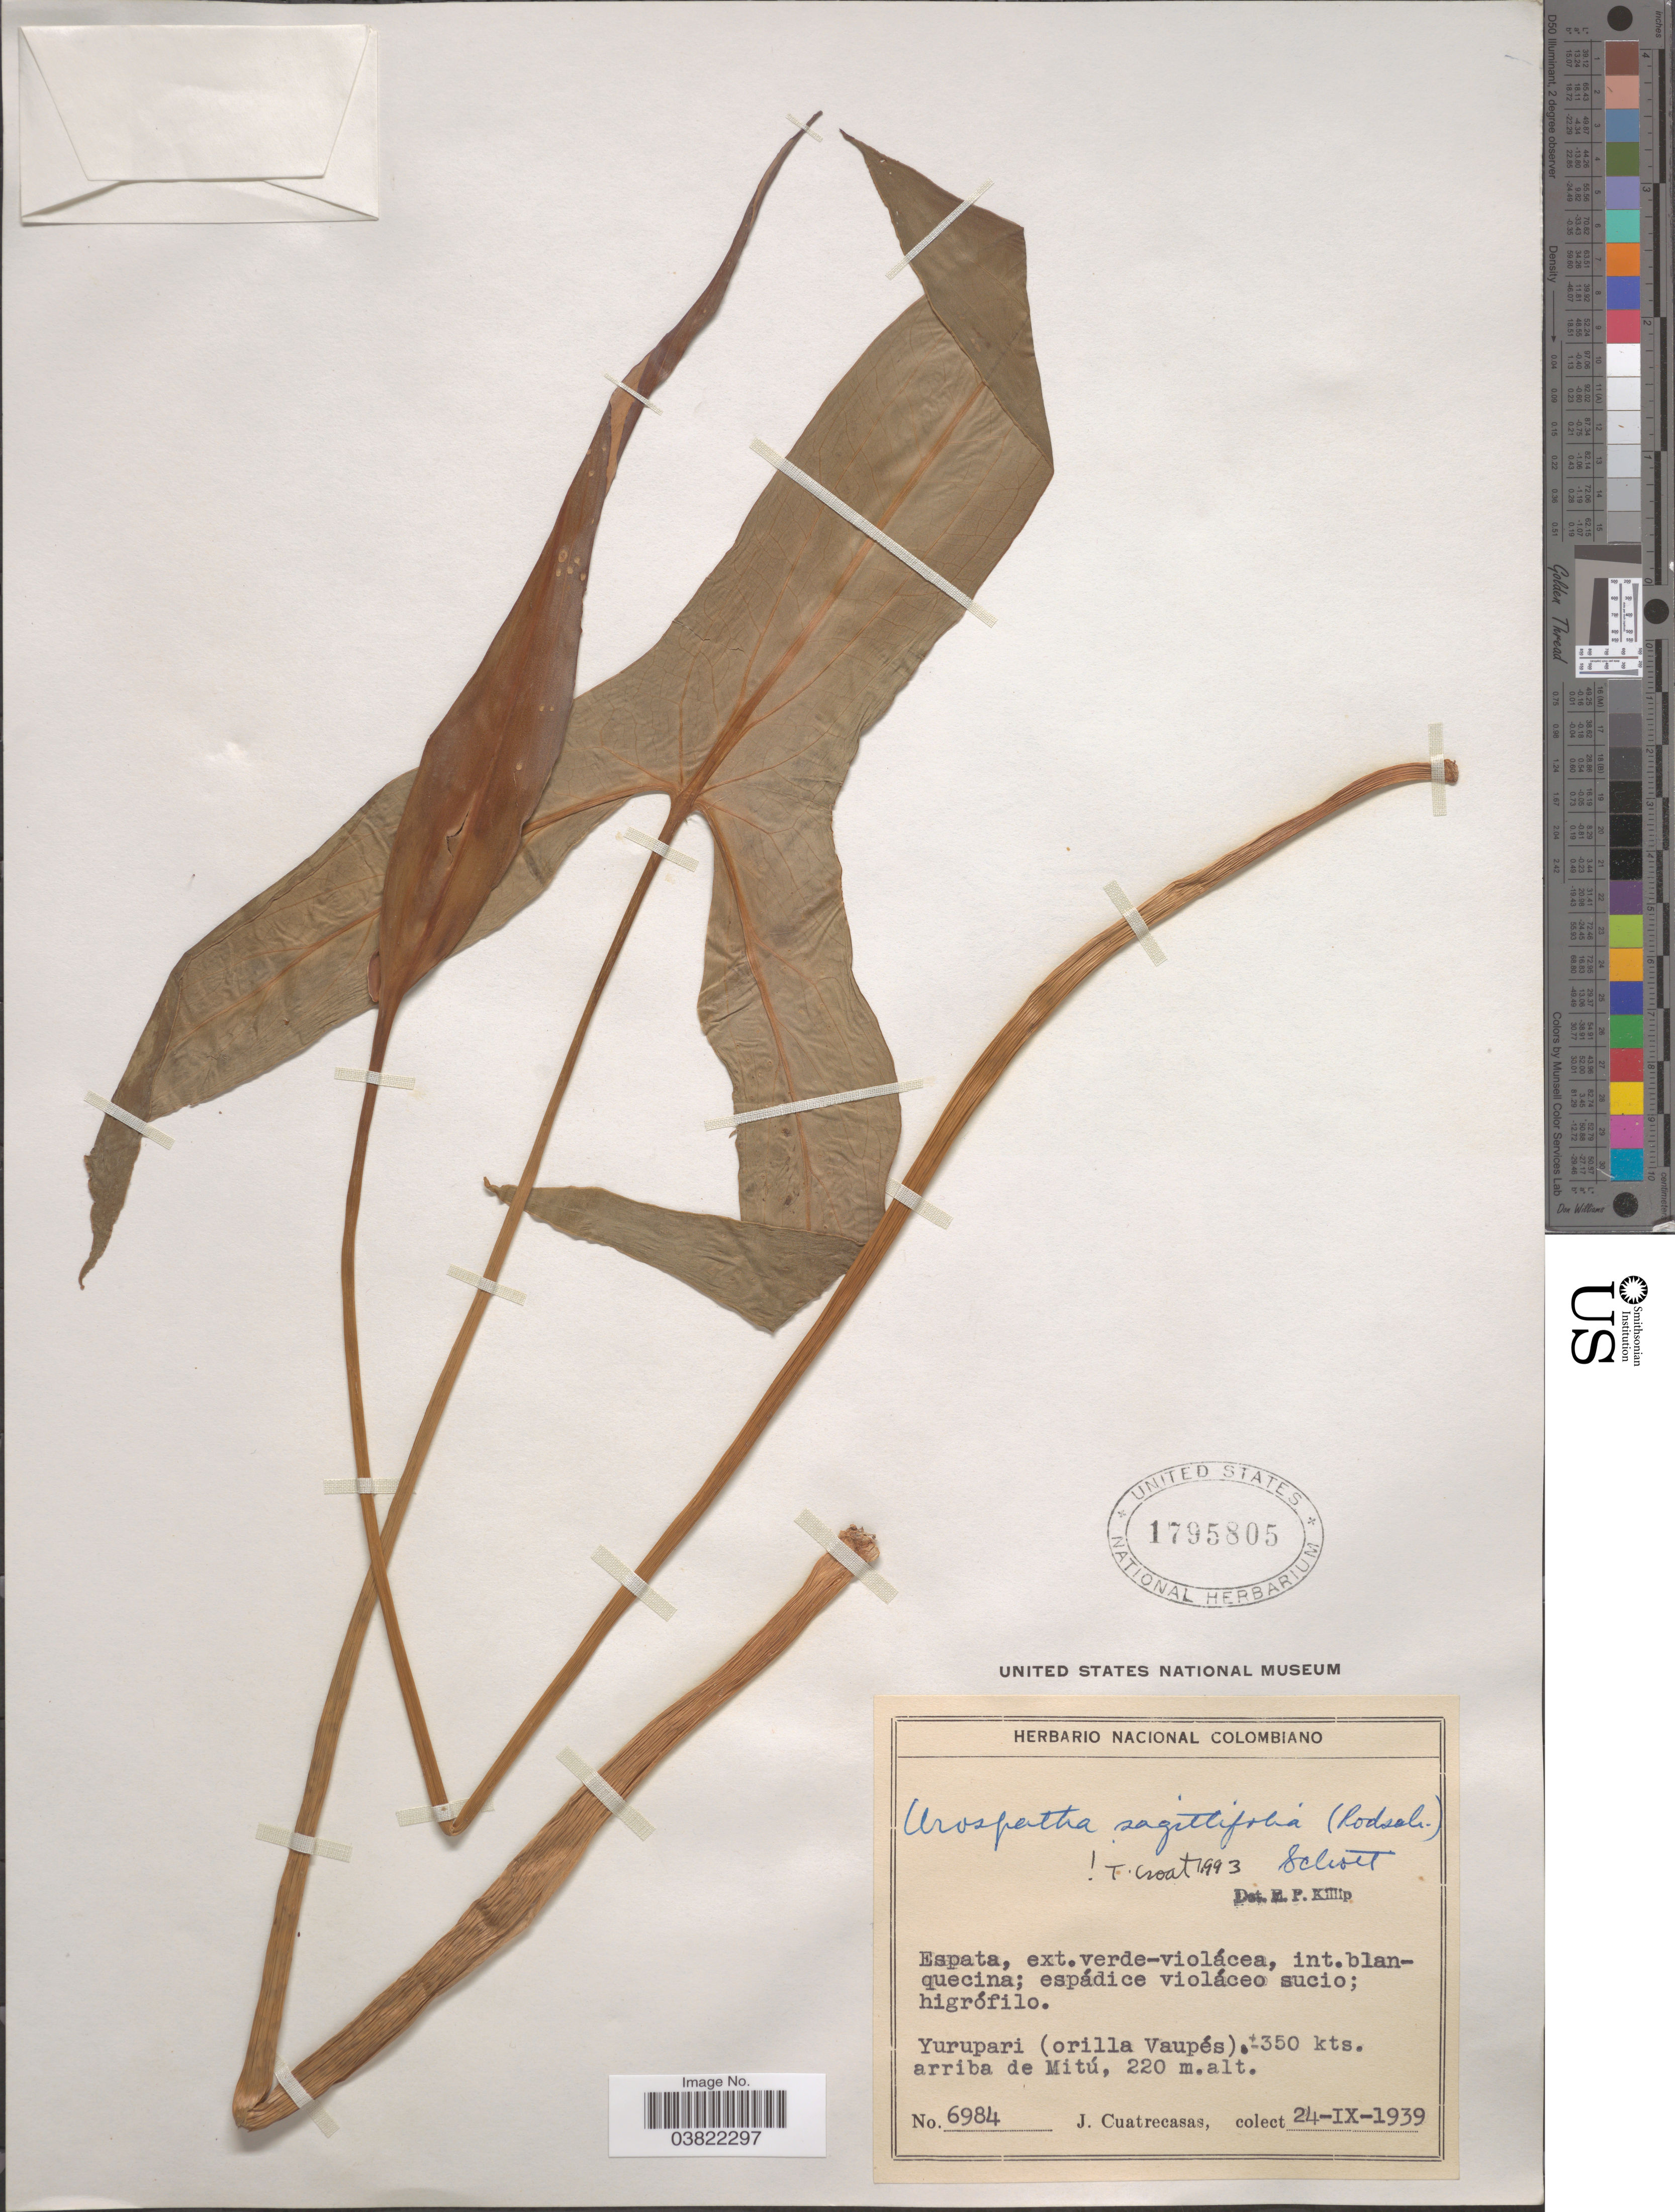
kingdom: Plantae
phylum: Tracheophyta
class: Liliopsida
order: Alismatales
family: Araceae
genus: Urospatha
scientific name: Urospatha sagittifolia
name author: (Rudge) Schott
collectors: J. Cuatrecasas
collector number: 6984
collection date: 1939-09-24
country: Colombia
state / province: Vaupés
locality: Yurupari (orilla Vaupés), arriba de Mitú.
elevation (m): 220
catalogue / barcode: US 1795805